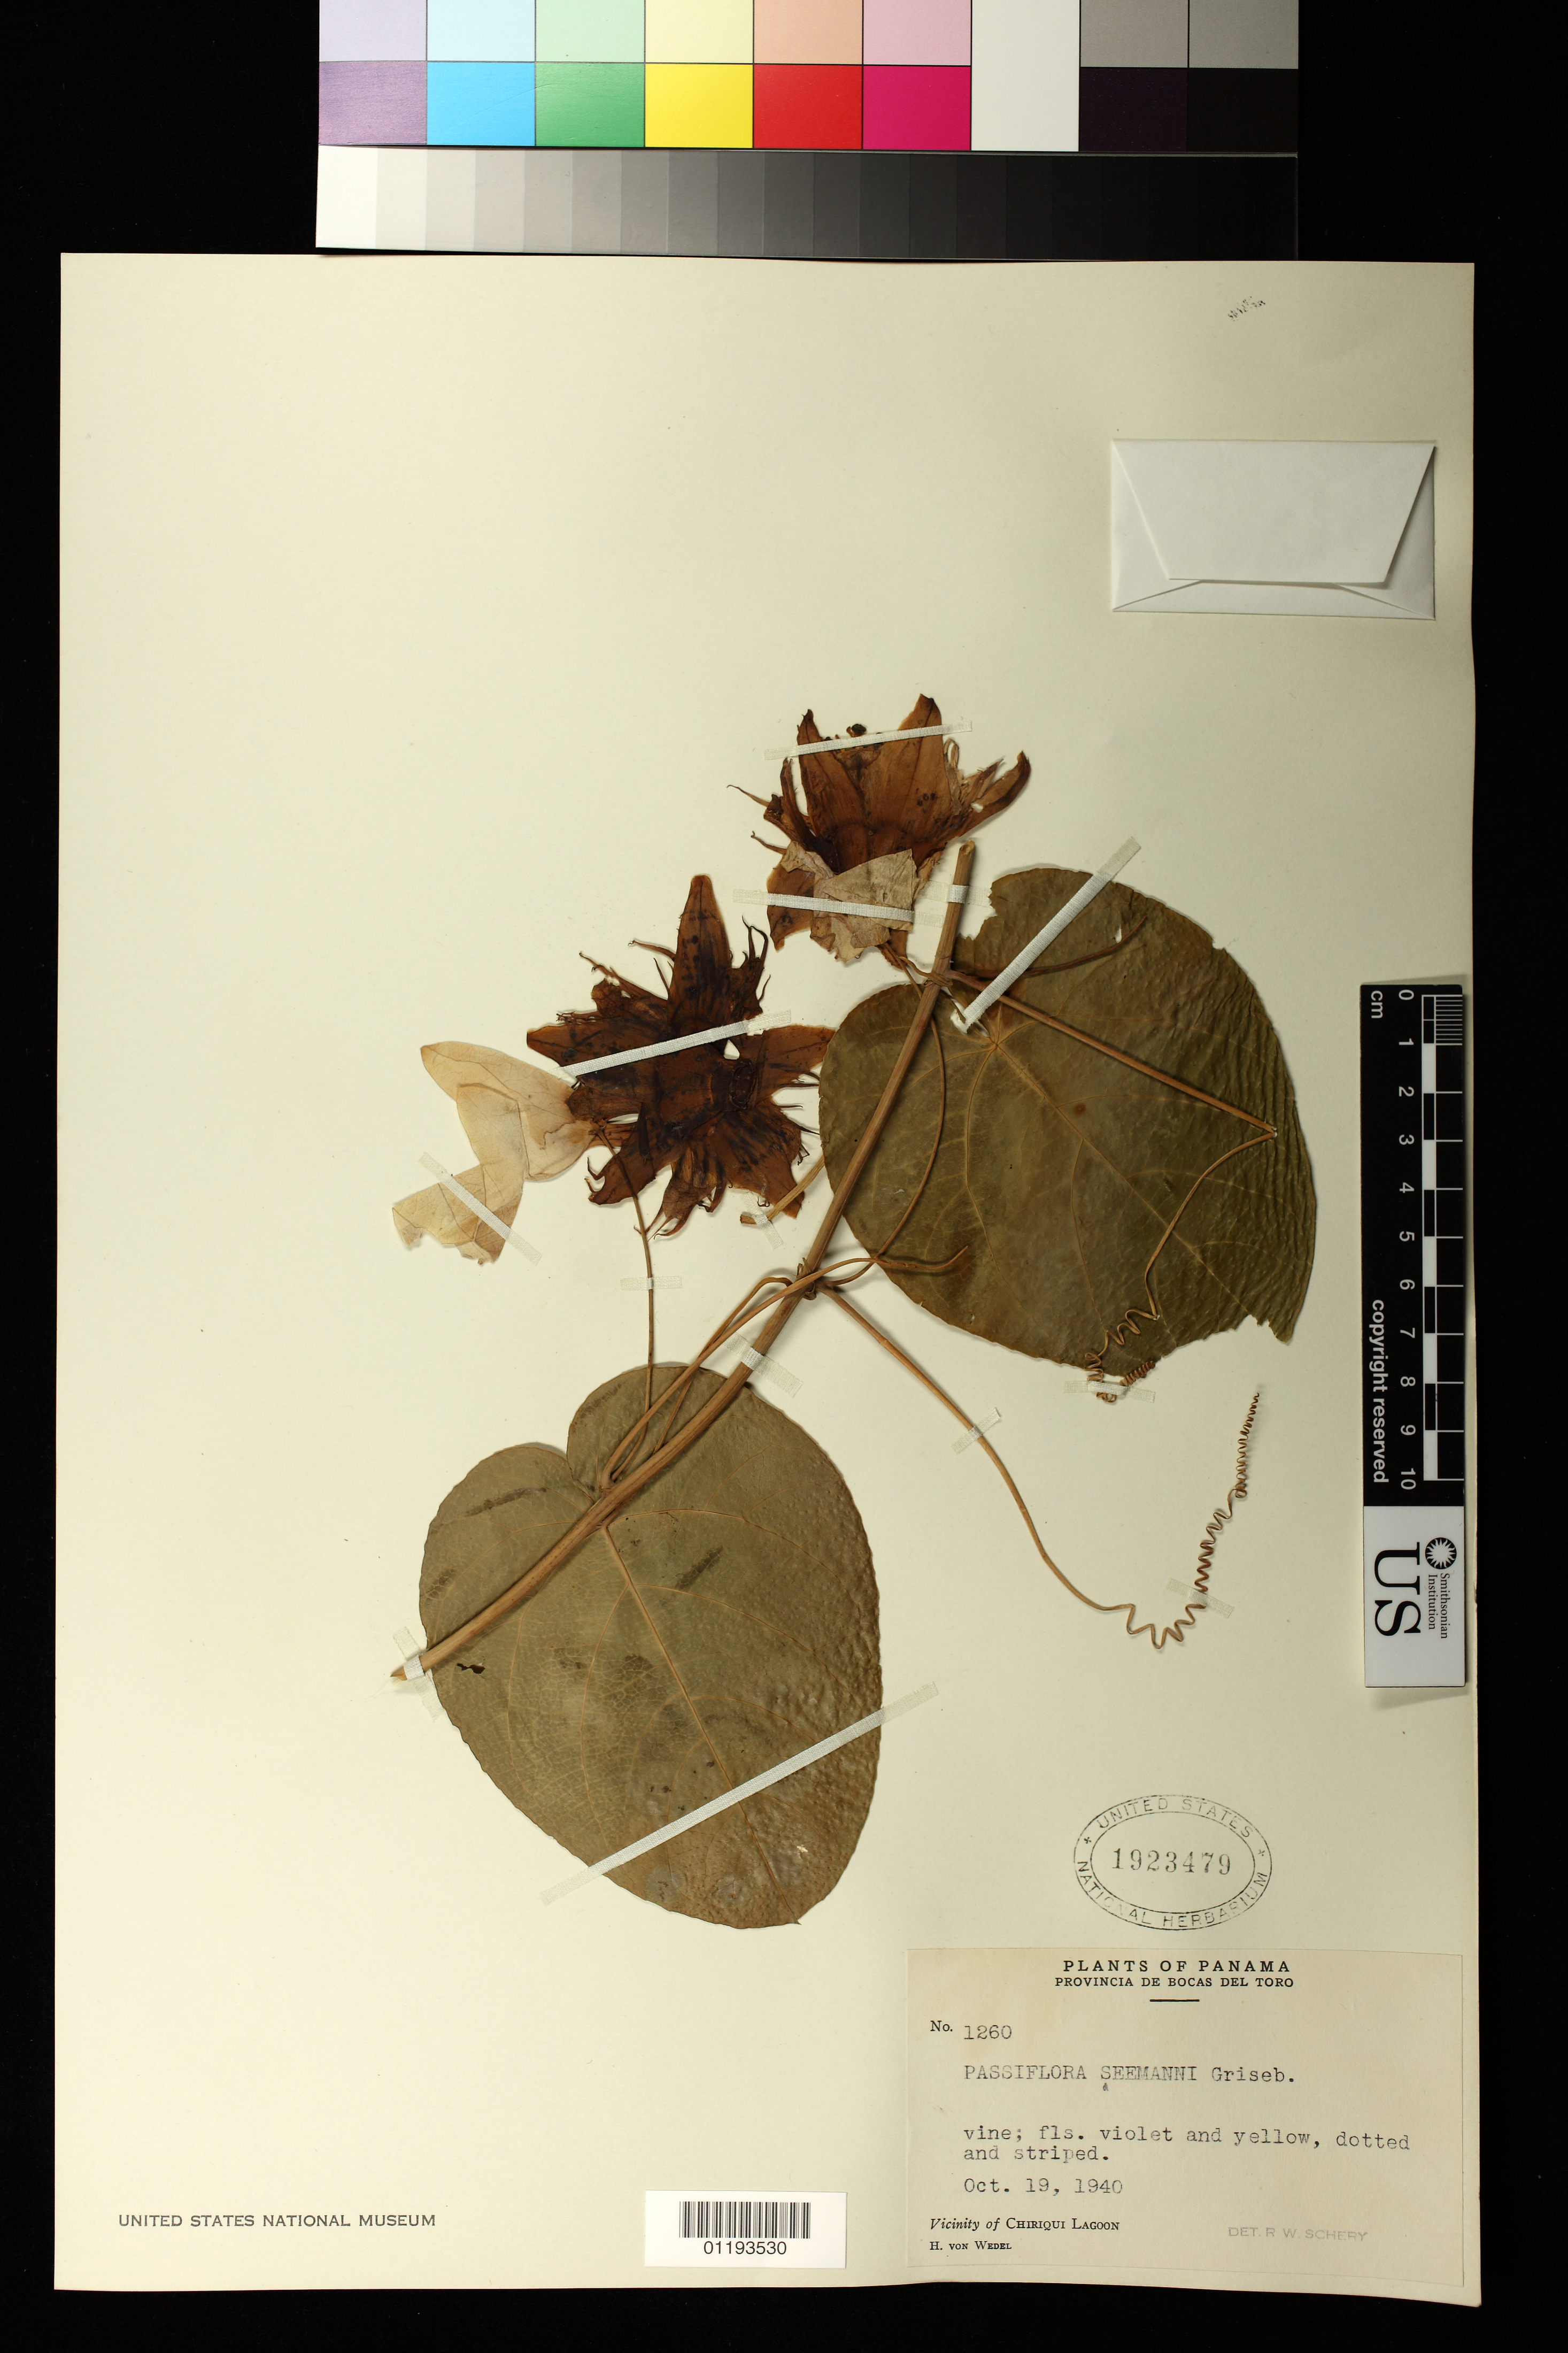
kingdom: Plantae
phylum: Tracheophyta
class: Magnoliopsida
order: Malpighiales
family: Passifloraceae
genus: Passiflora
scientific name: Passiflora seemannii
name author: Griseb.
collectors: H. von Wedel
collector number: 1260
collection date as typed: Oct 19 1940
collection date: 1940-10-19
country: Panama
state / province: Bocas del Toro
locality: Vicinity of Chiriqui Lagoon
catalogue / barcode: US 1923479